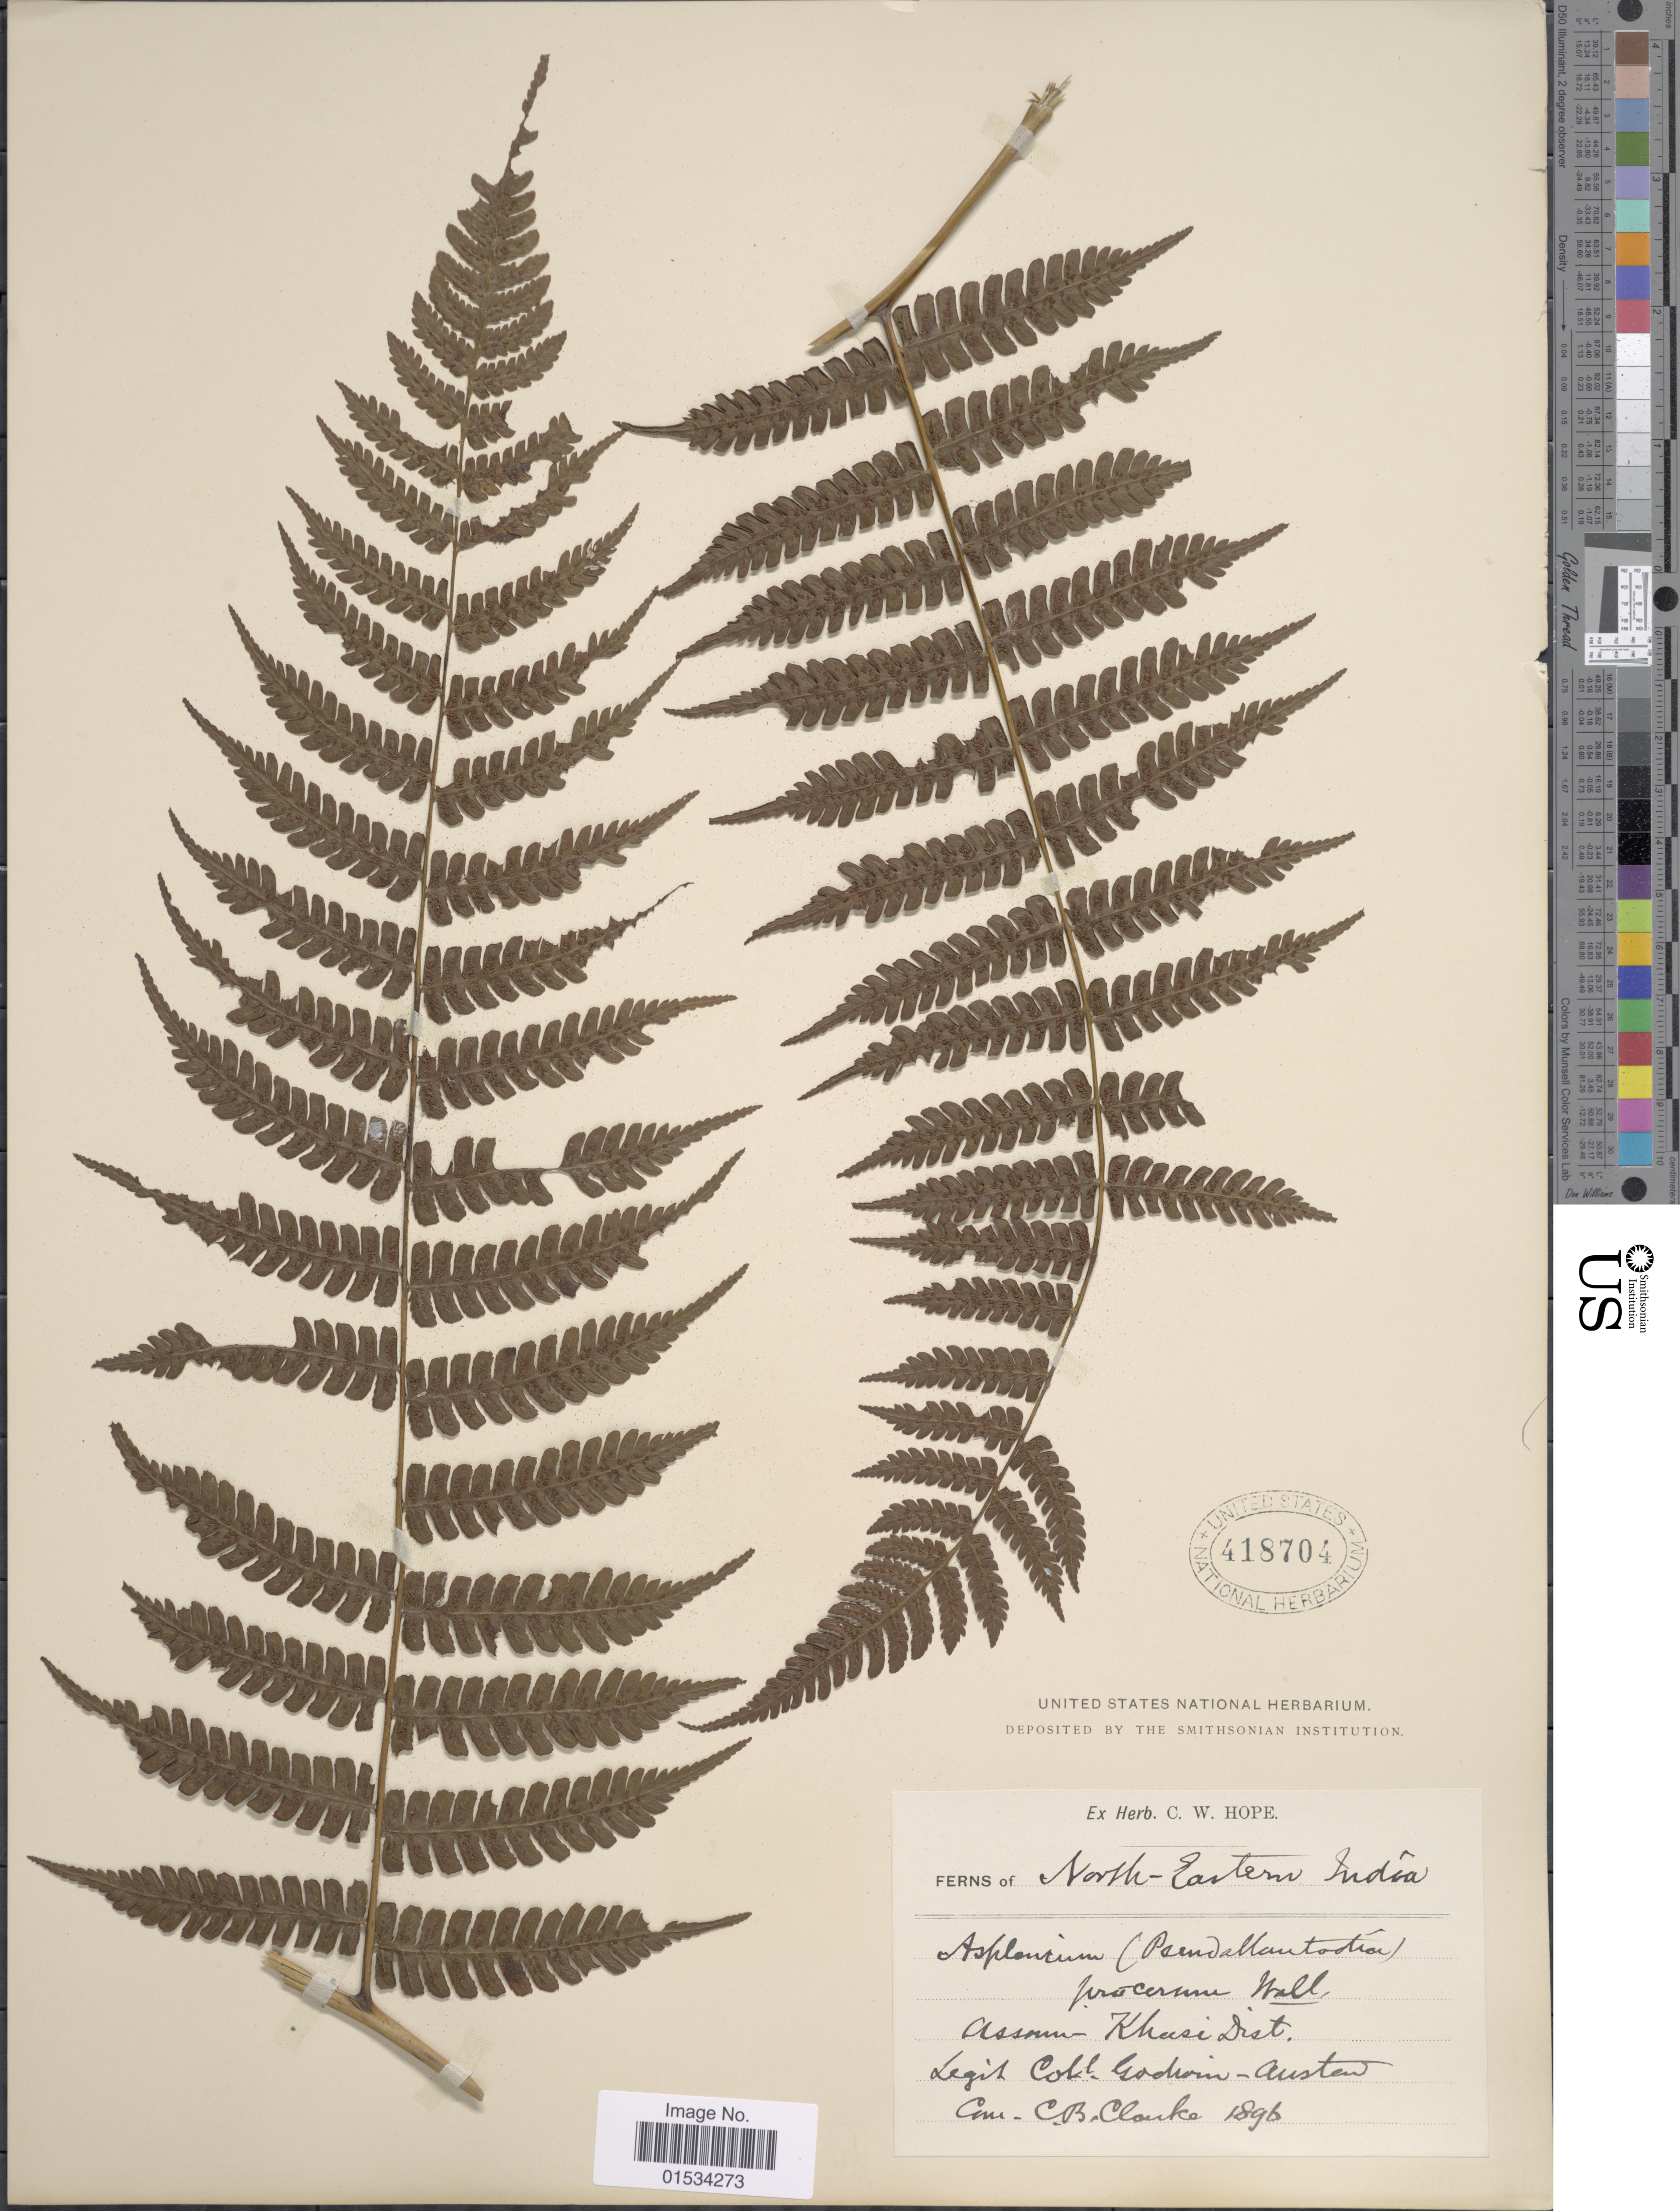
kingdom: Plantae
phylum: Tracheophyta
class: Polypodiopsida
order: Polypodiales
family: Athyriaceae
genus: Diplazium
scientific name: Diplazium sikkimense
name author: (C.B. Clarke) C. Chr.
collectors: G. Austen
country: India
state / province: Meghalaya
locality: Khasi Dist., North-Eastern India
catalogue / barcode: US 418704